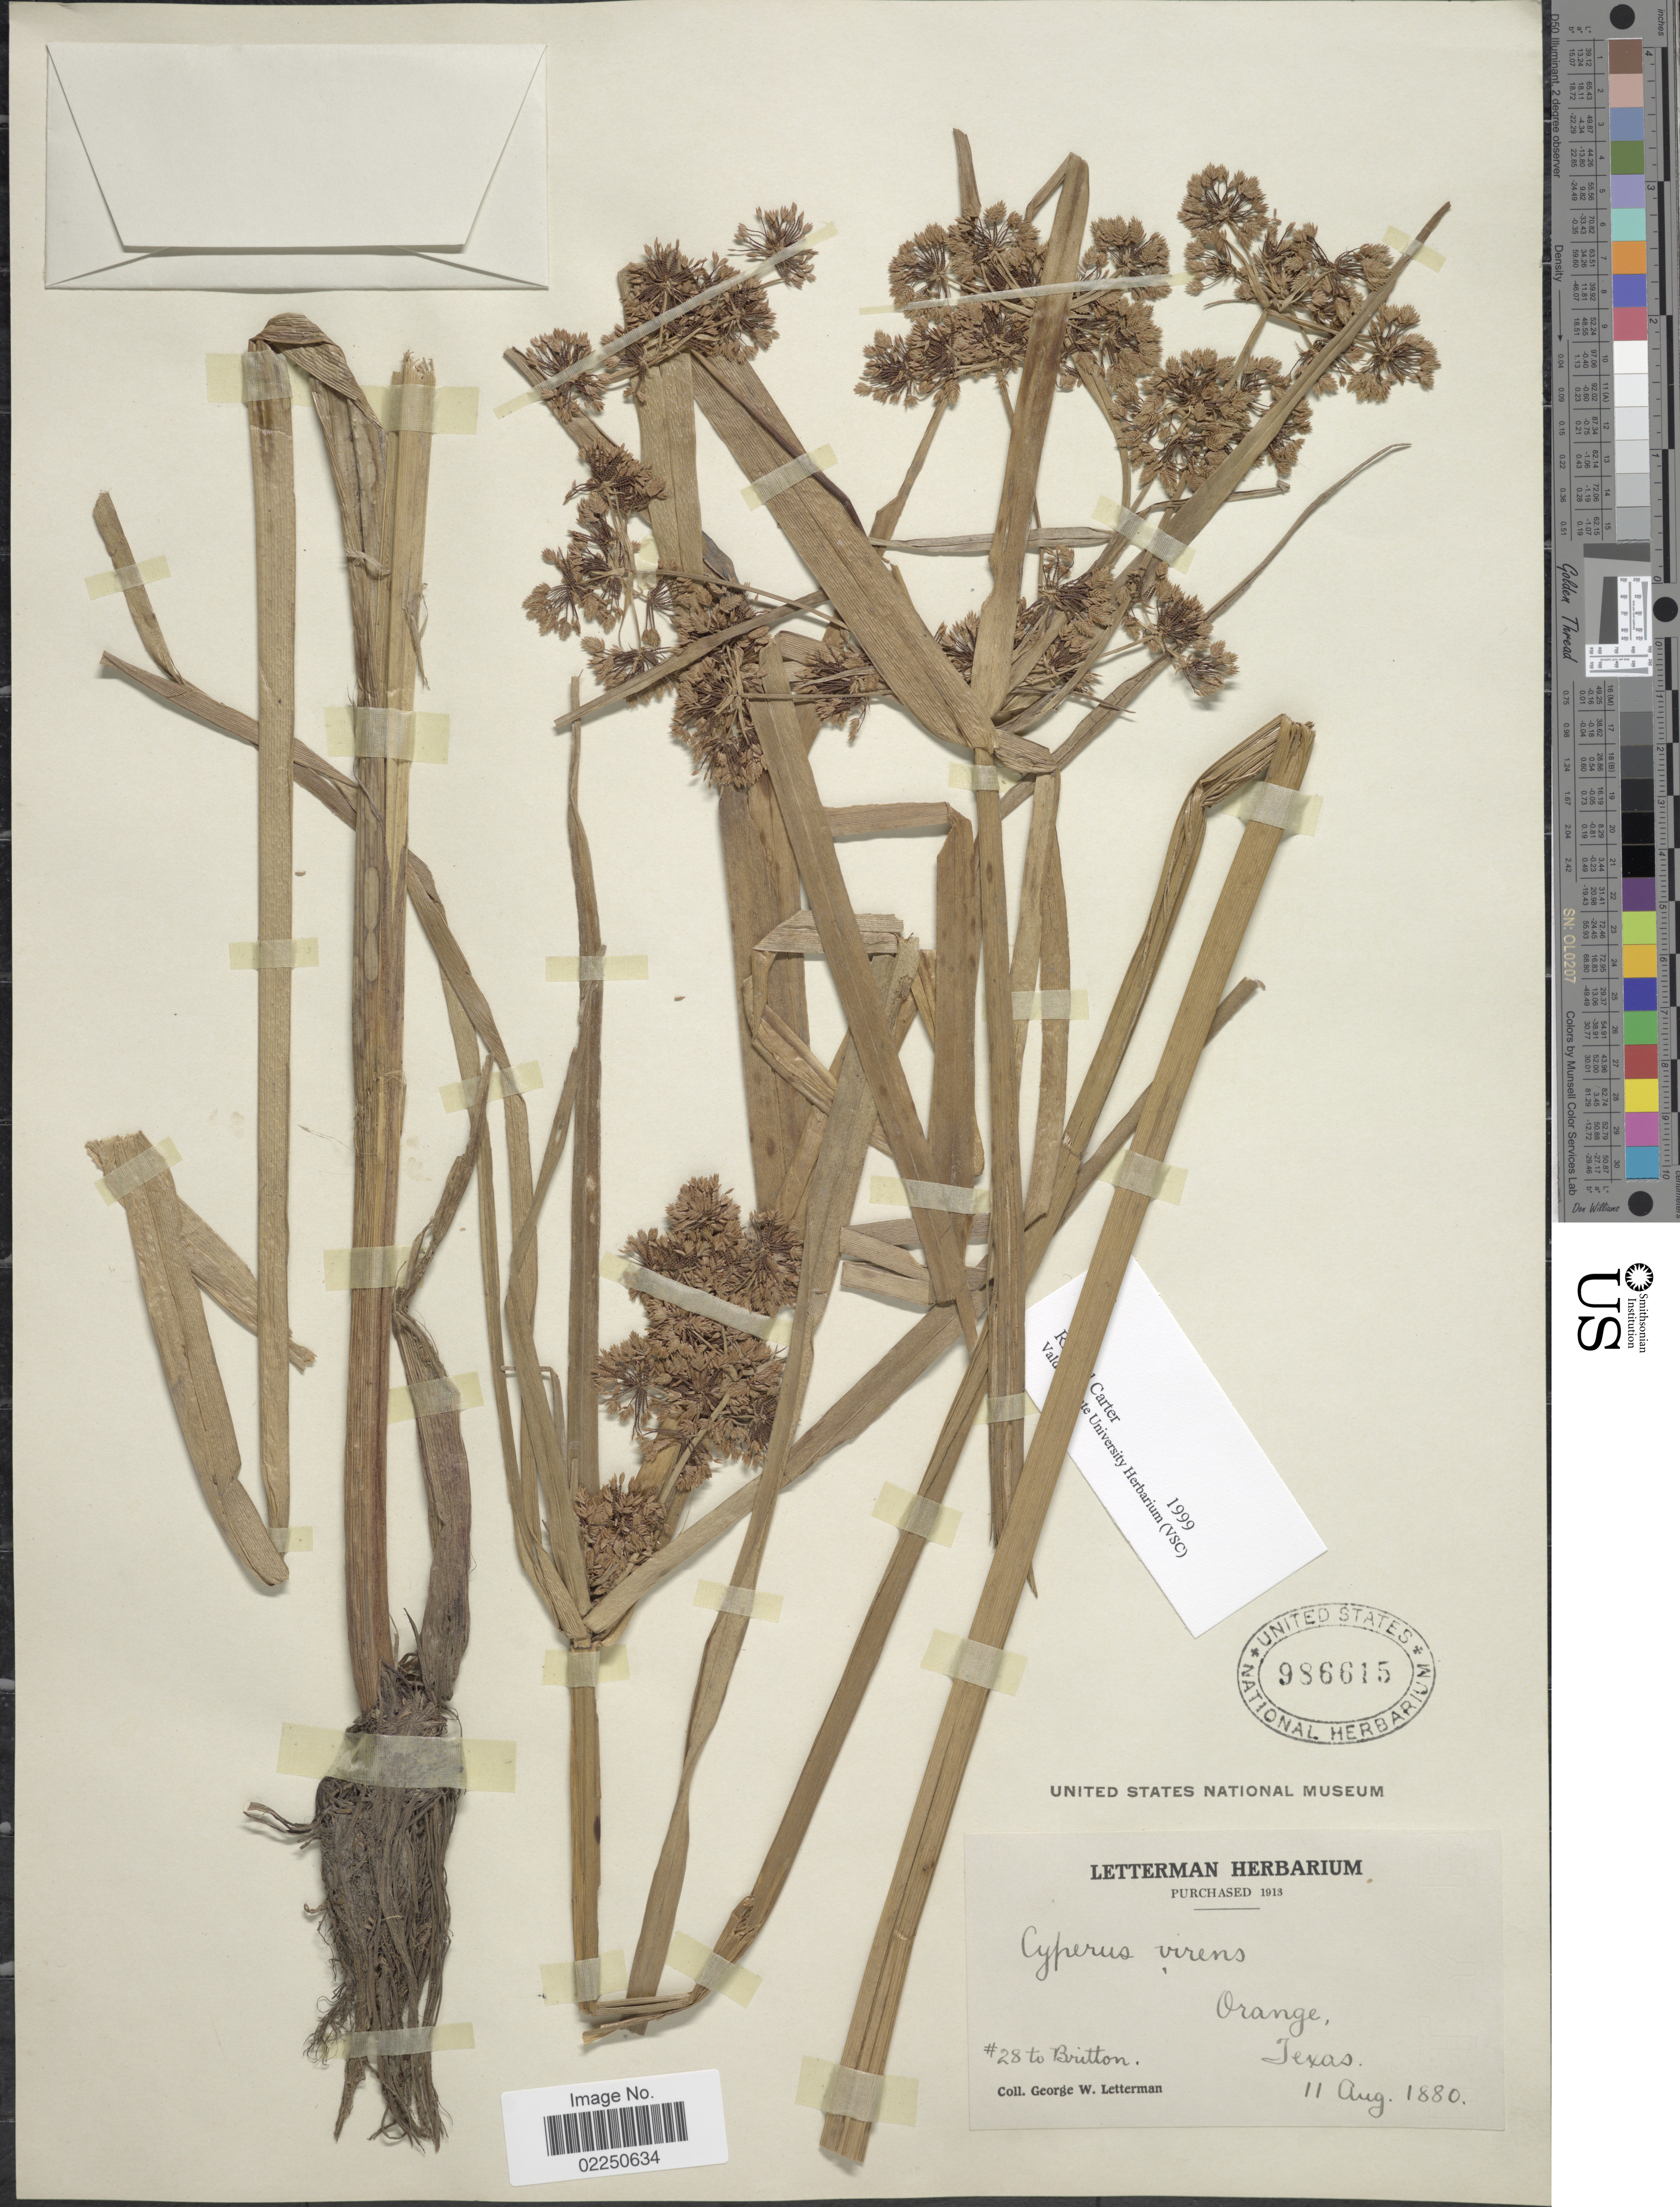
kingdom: Plantae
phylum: Tracheophyta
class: Liliopsida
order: Poales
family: Cyperaceae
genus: Cyperus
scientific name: Cyperus virens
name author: Michx.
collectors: G. W. Letterman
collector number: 28?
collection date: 1880-08-11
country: United States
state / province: Texas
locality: Orange, Texas. #28 to Britton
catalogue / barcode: US 986615